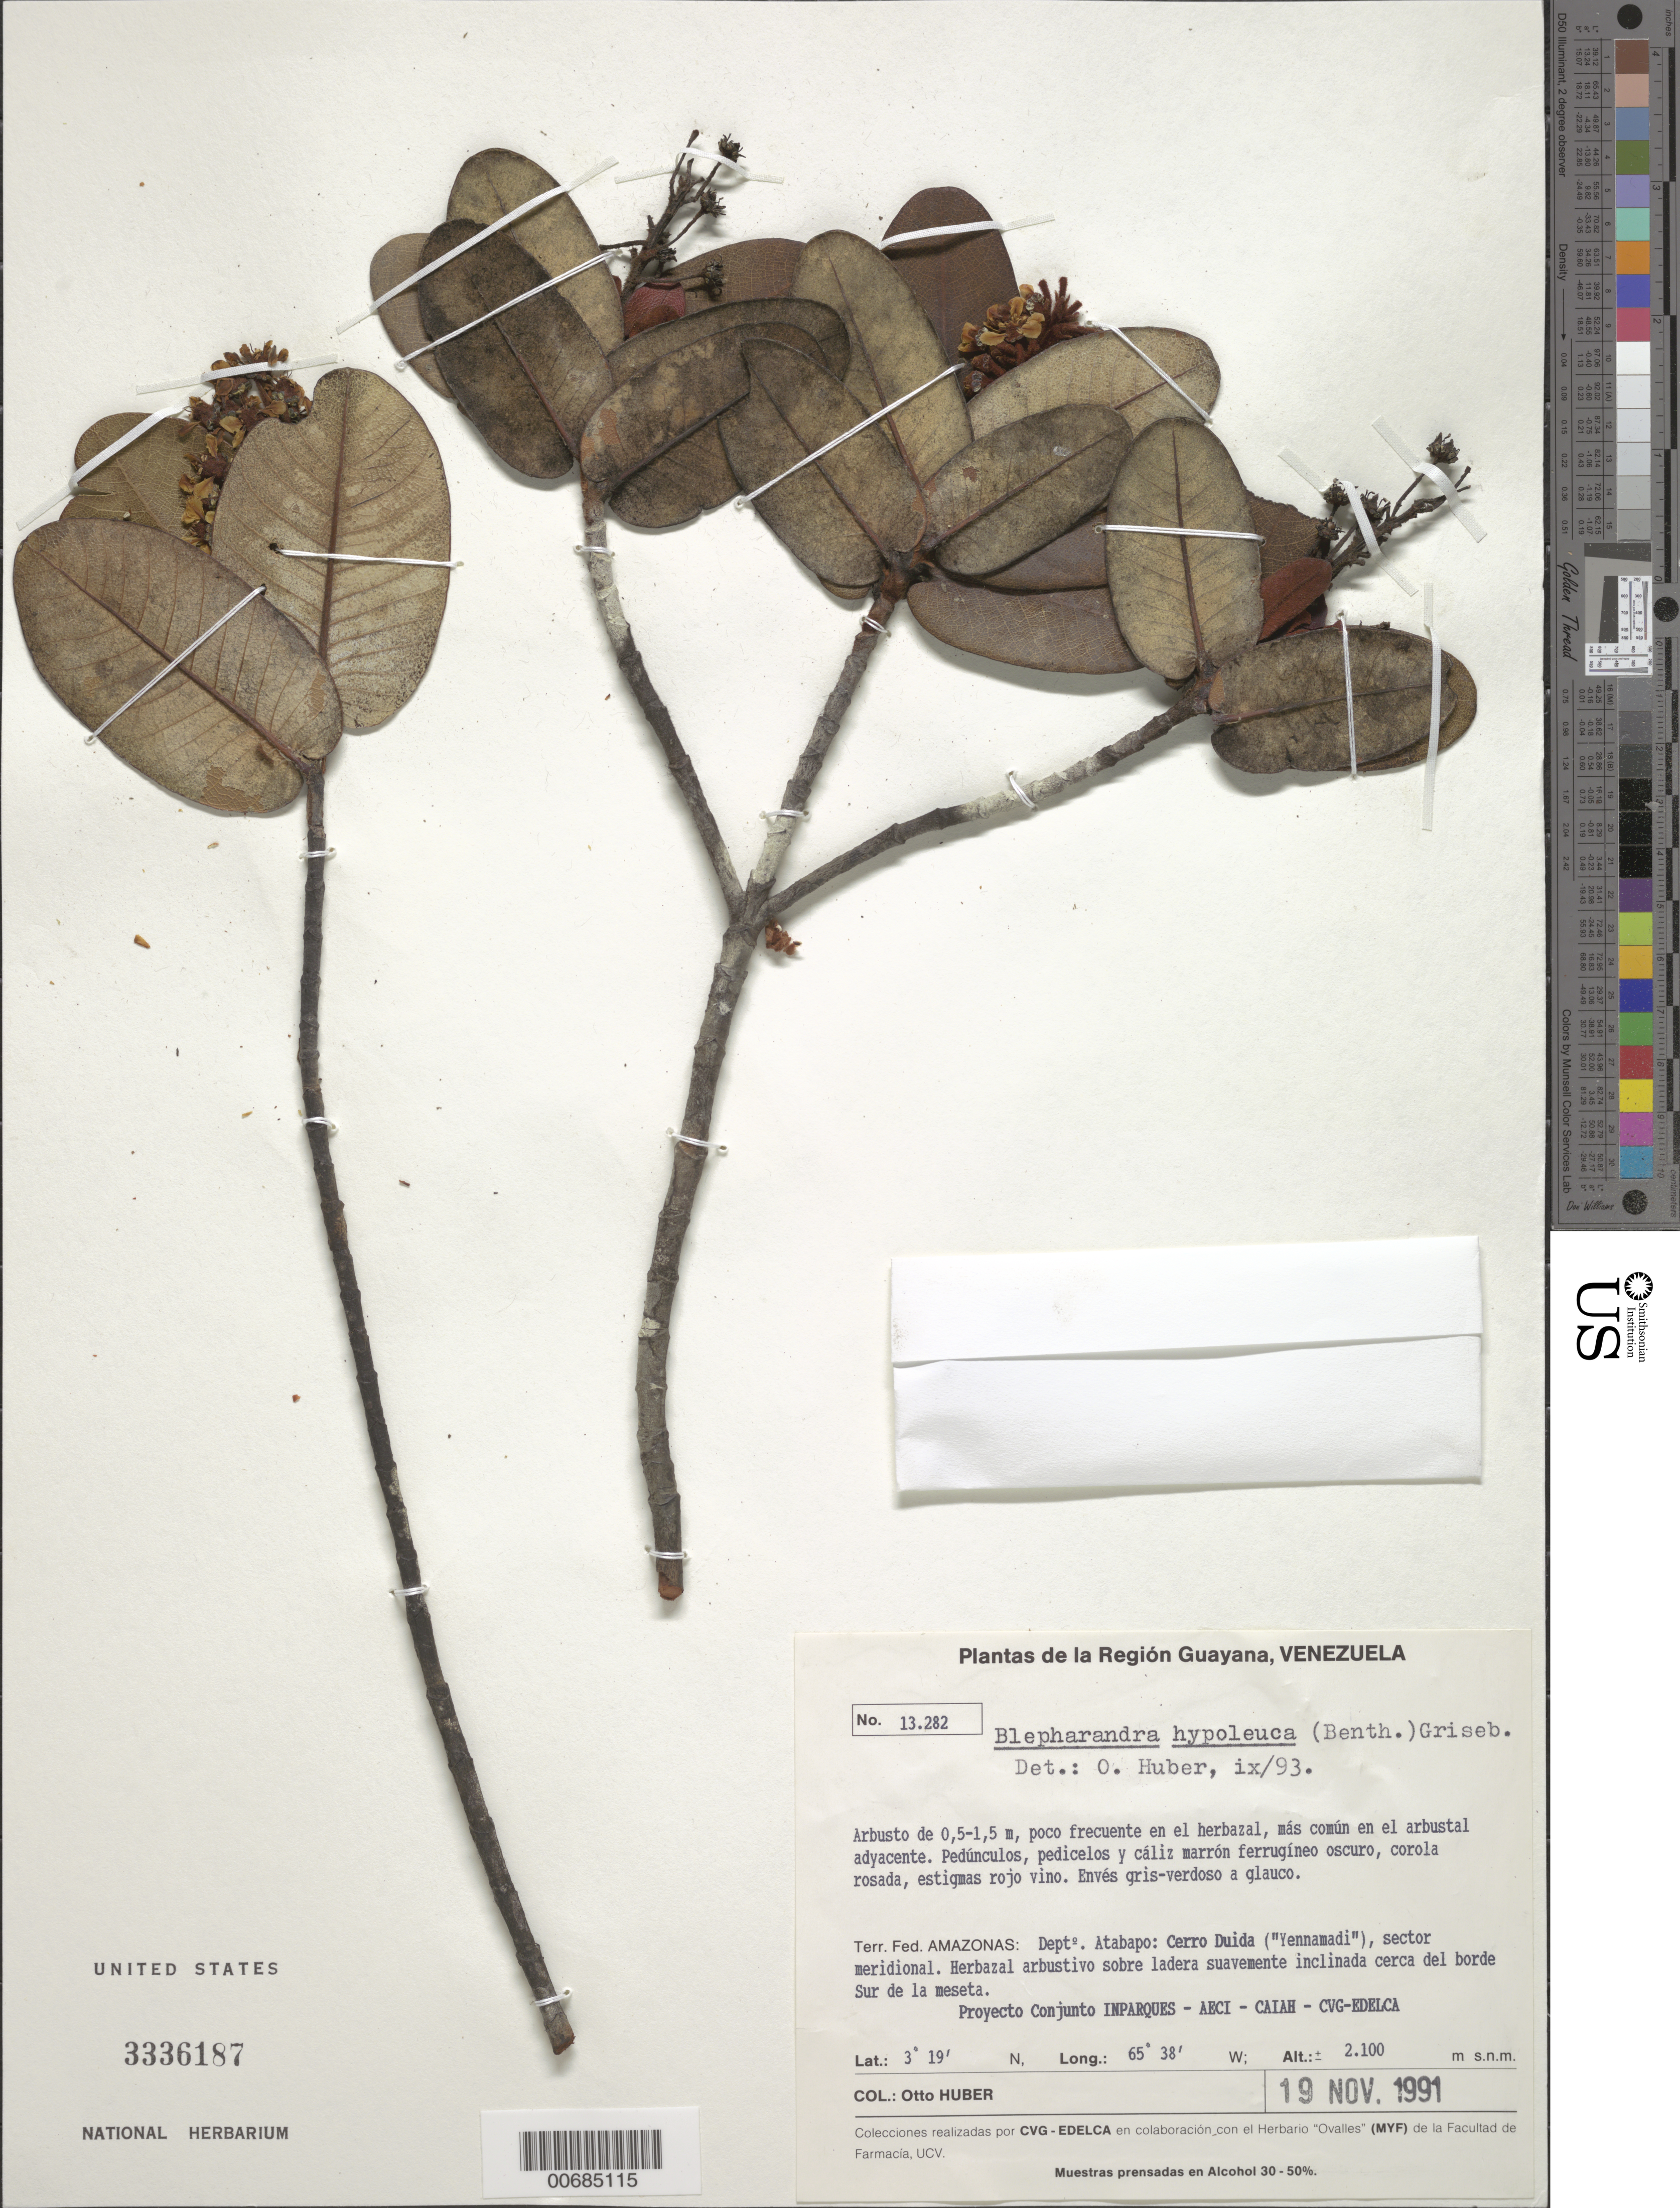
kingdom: Plantae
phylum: Tracheophyta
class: Magnoliopsida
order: Malpighiales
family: Malpighiaceae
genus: Blepharandra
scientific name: Blepharandra hypoleuca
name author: (Benth.) Griseb.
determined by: Huber, Otto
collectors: O. Huber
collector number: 13282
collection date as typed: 19-Nov-91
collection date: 1991-11-19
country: Venezuela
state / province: Amazonas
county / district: Atabapo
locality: Cerro Duida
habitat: Herbazal arbustivo sobre ladera suavemente inclinada cerca del borde sur de la meseta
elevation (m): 2100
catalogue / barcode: US 3336187